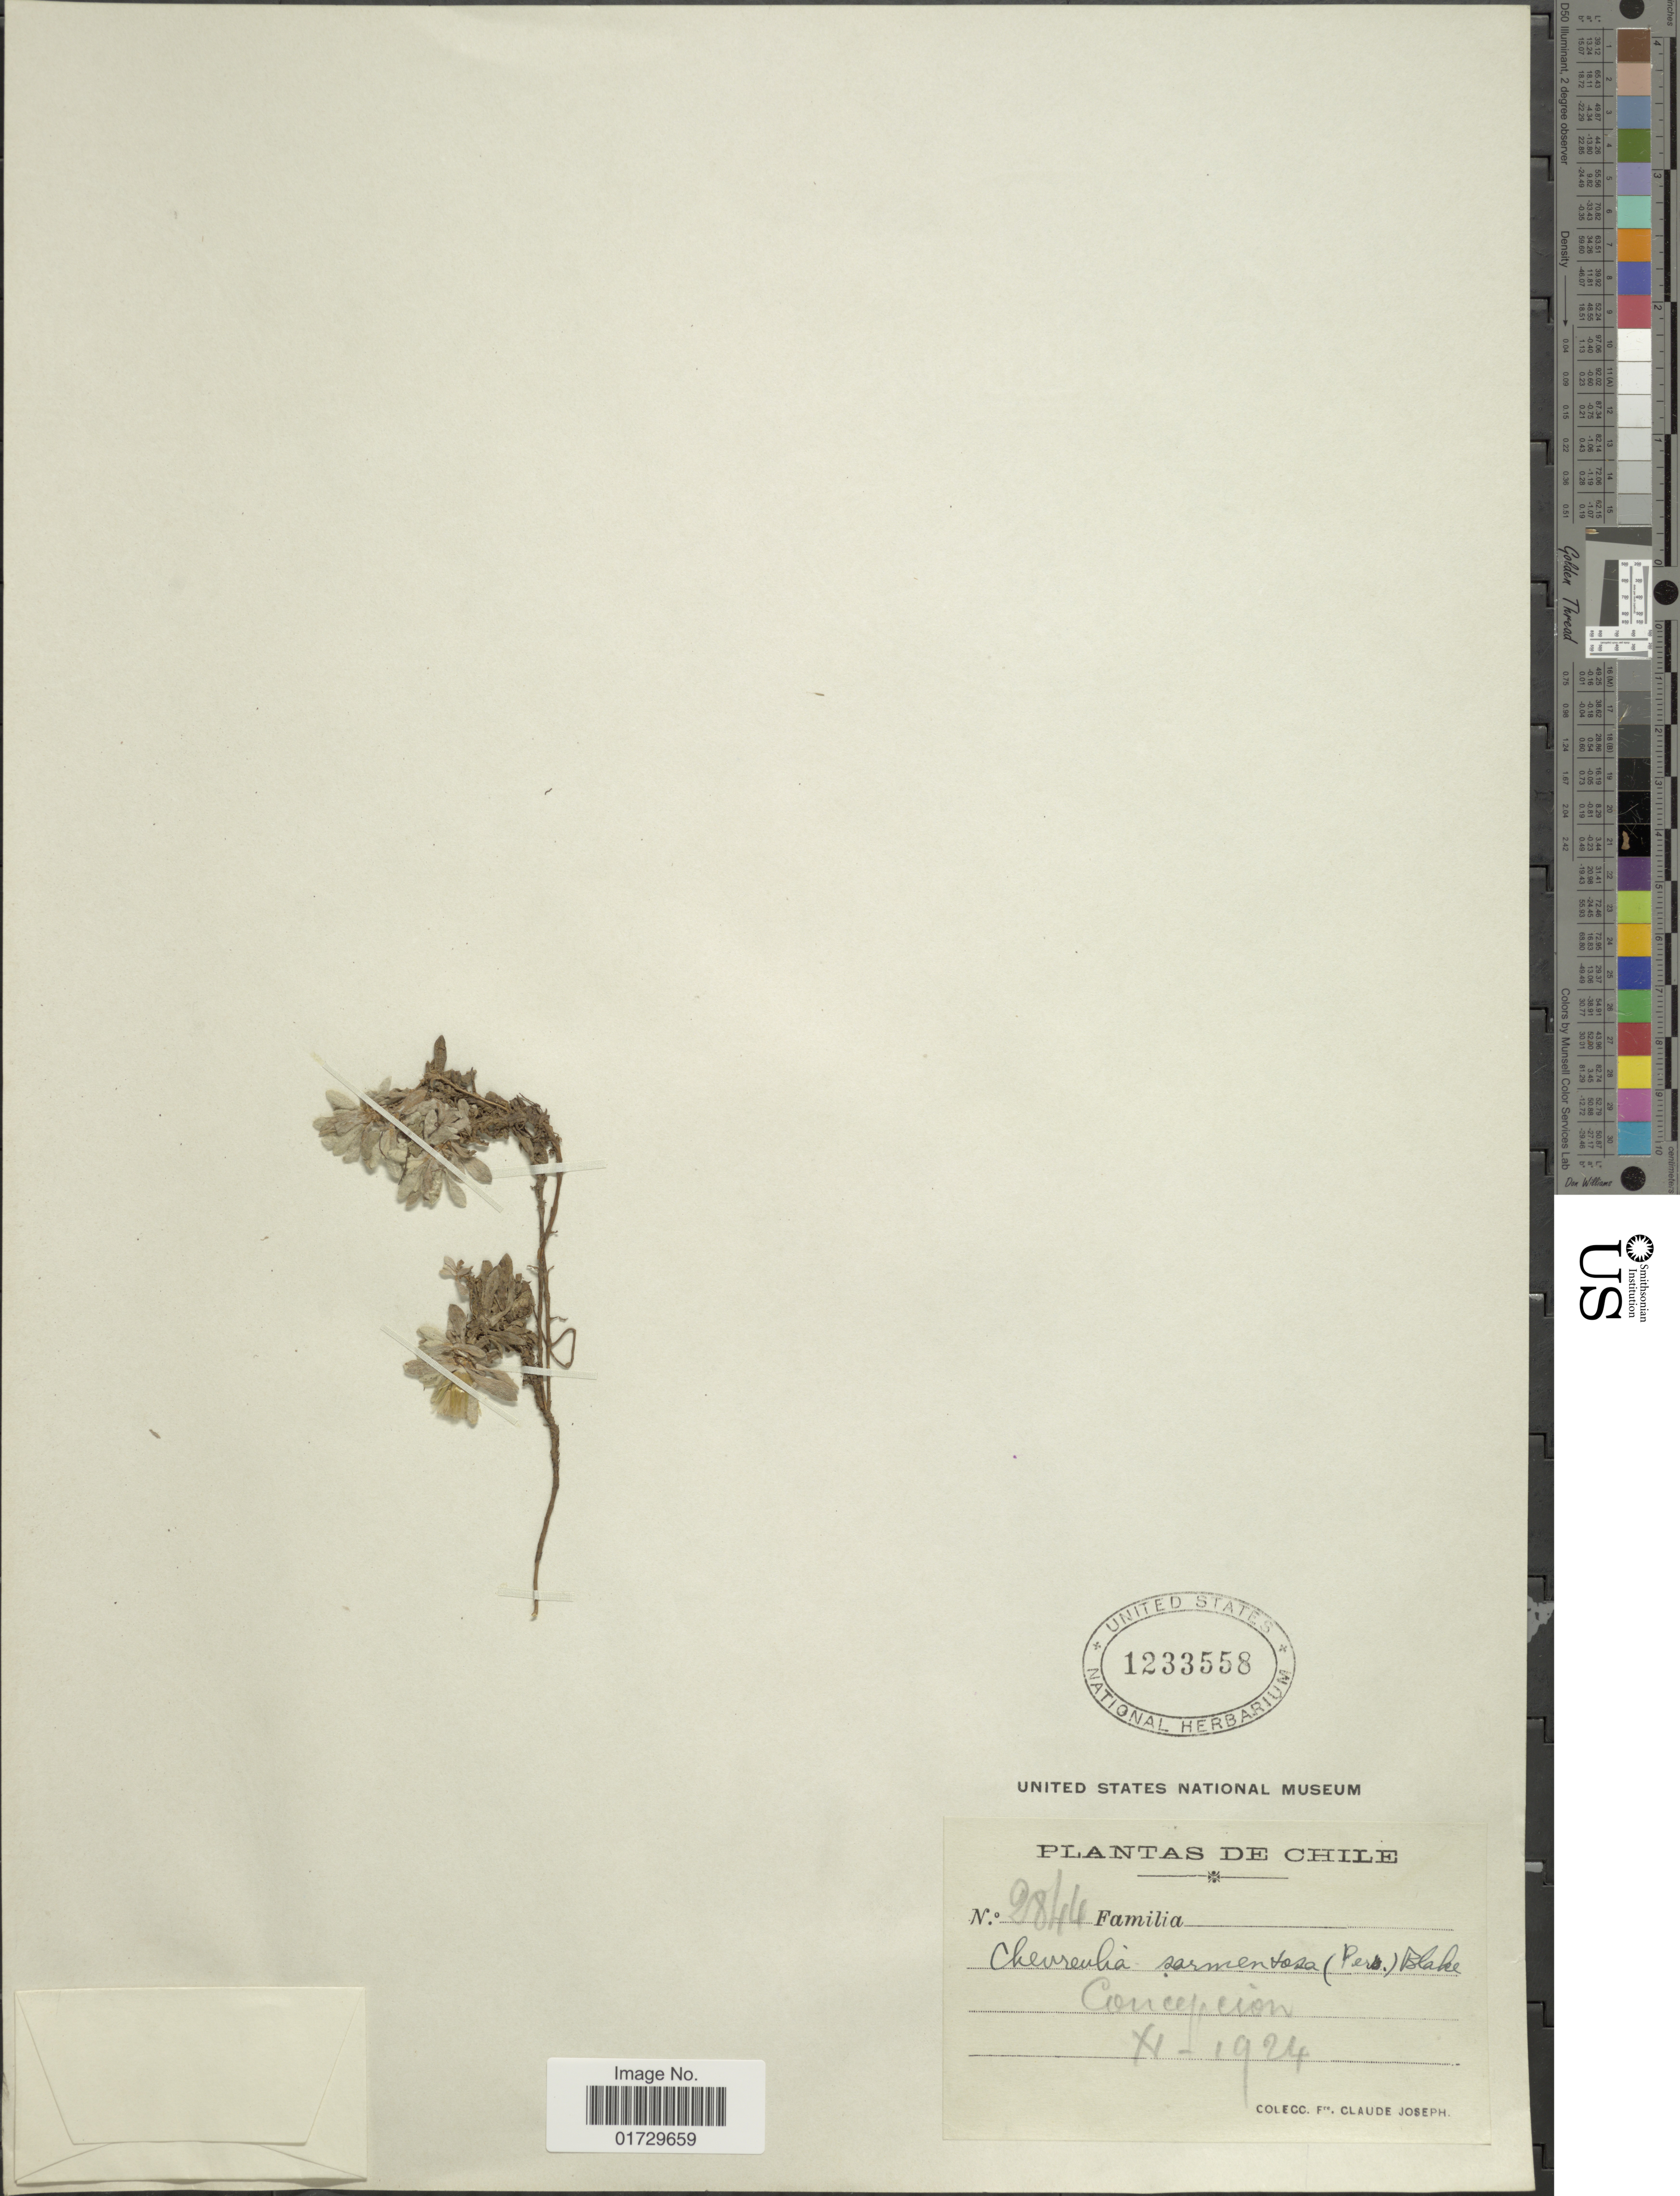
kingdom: Plantae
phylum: Tracheophyta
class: Magnoliopsida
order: Asterales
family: Asteraceae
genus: Chevreulia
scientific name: Chevreulia sarmentosa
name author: (Pers.) S.F. Blake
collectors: Bro. Claude-Joseph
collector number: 2844*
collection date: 1924-11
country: Chile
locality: Concepcion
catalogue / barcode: US 1233558